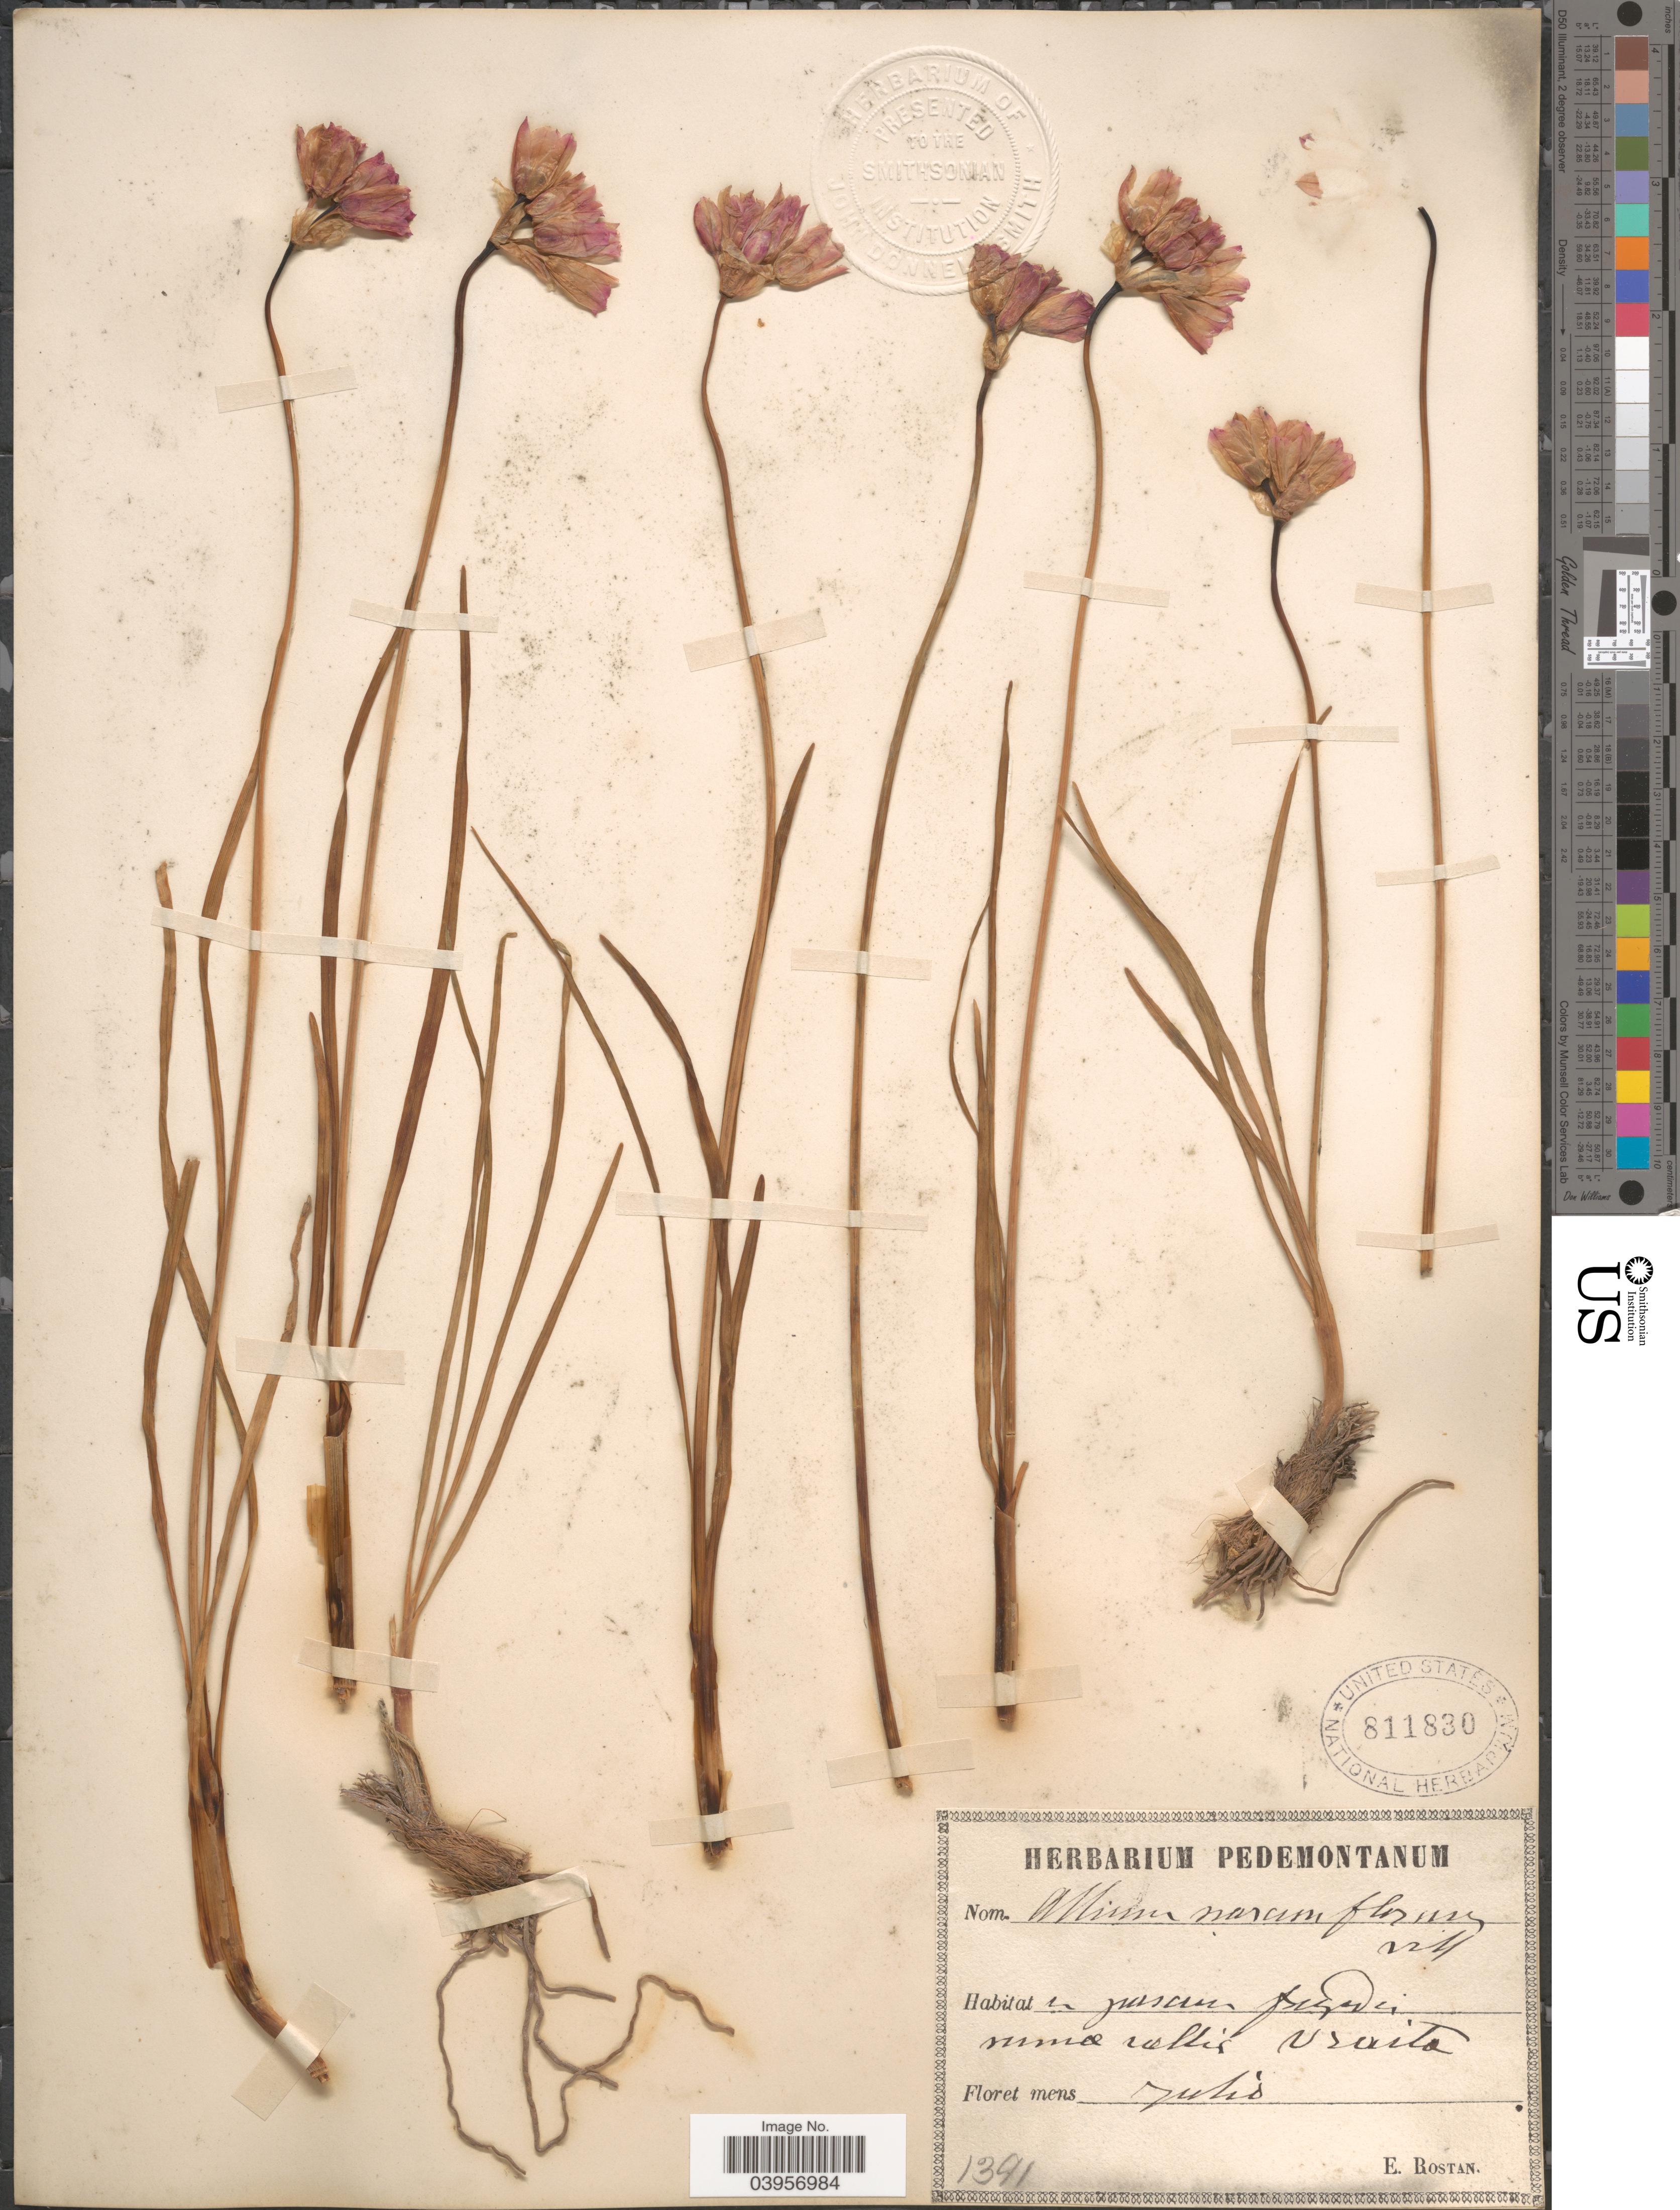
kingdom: Plantae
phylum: Tracheophyta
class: Liliopsida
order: Asparagales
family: Amaryllidaceae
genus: Allium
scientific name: Allium narcissiflorum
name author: Vill.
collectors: E. Rostan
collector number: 1391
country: Italy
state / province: Piedmont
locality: Pedemontanum.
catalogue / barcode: US 811830